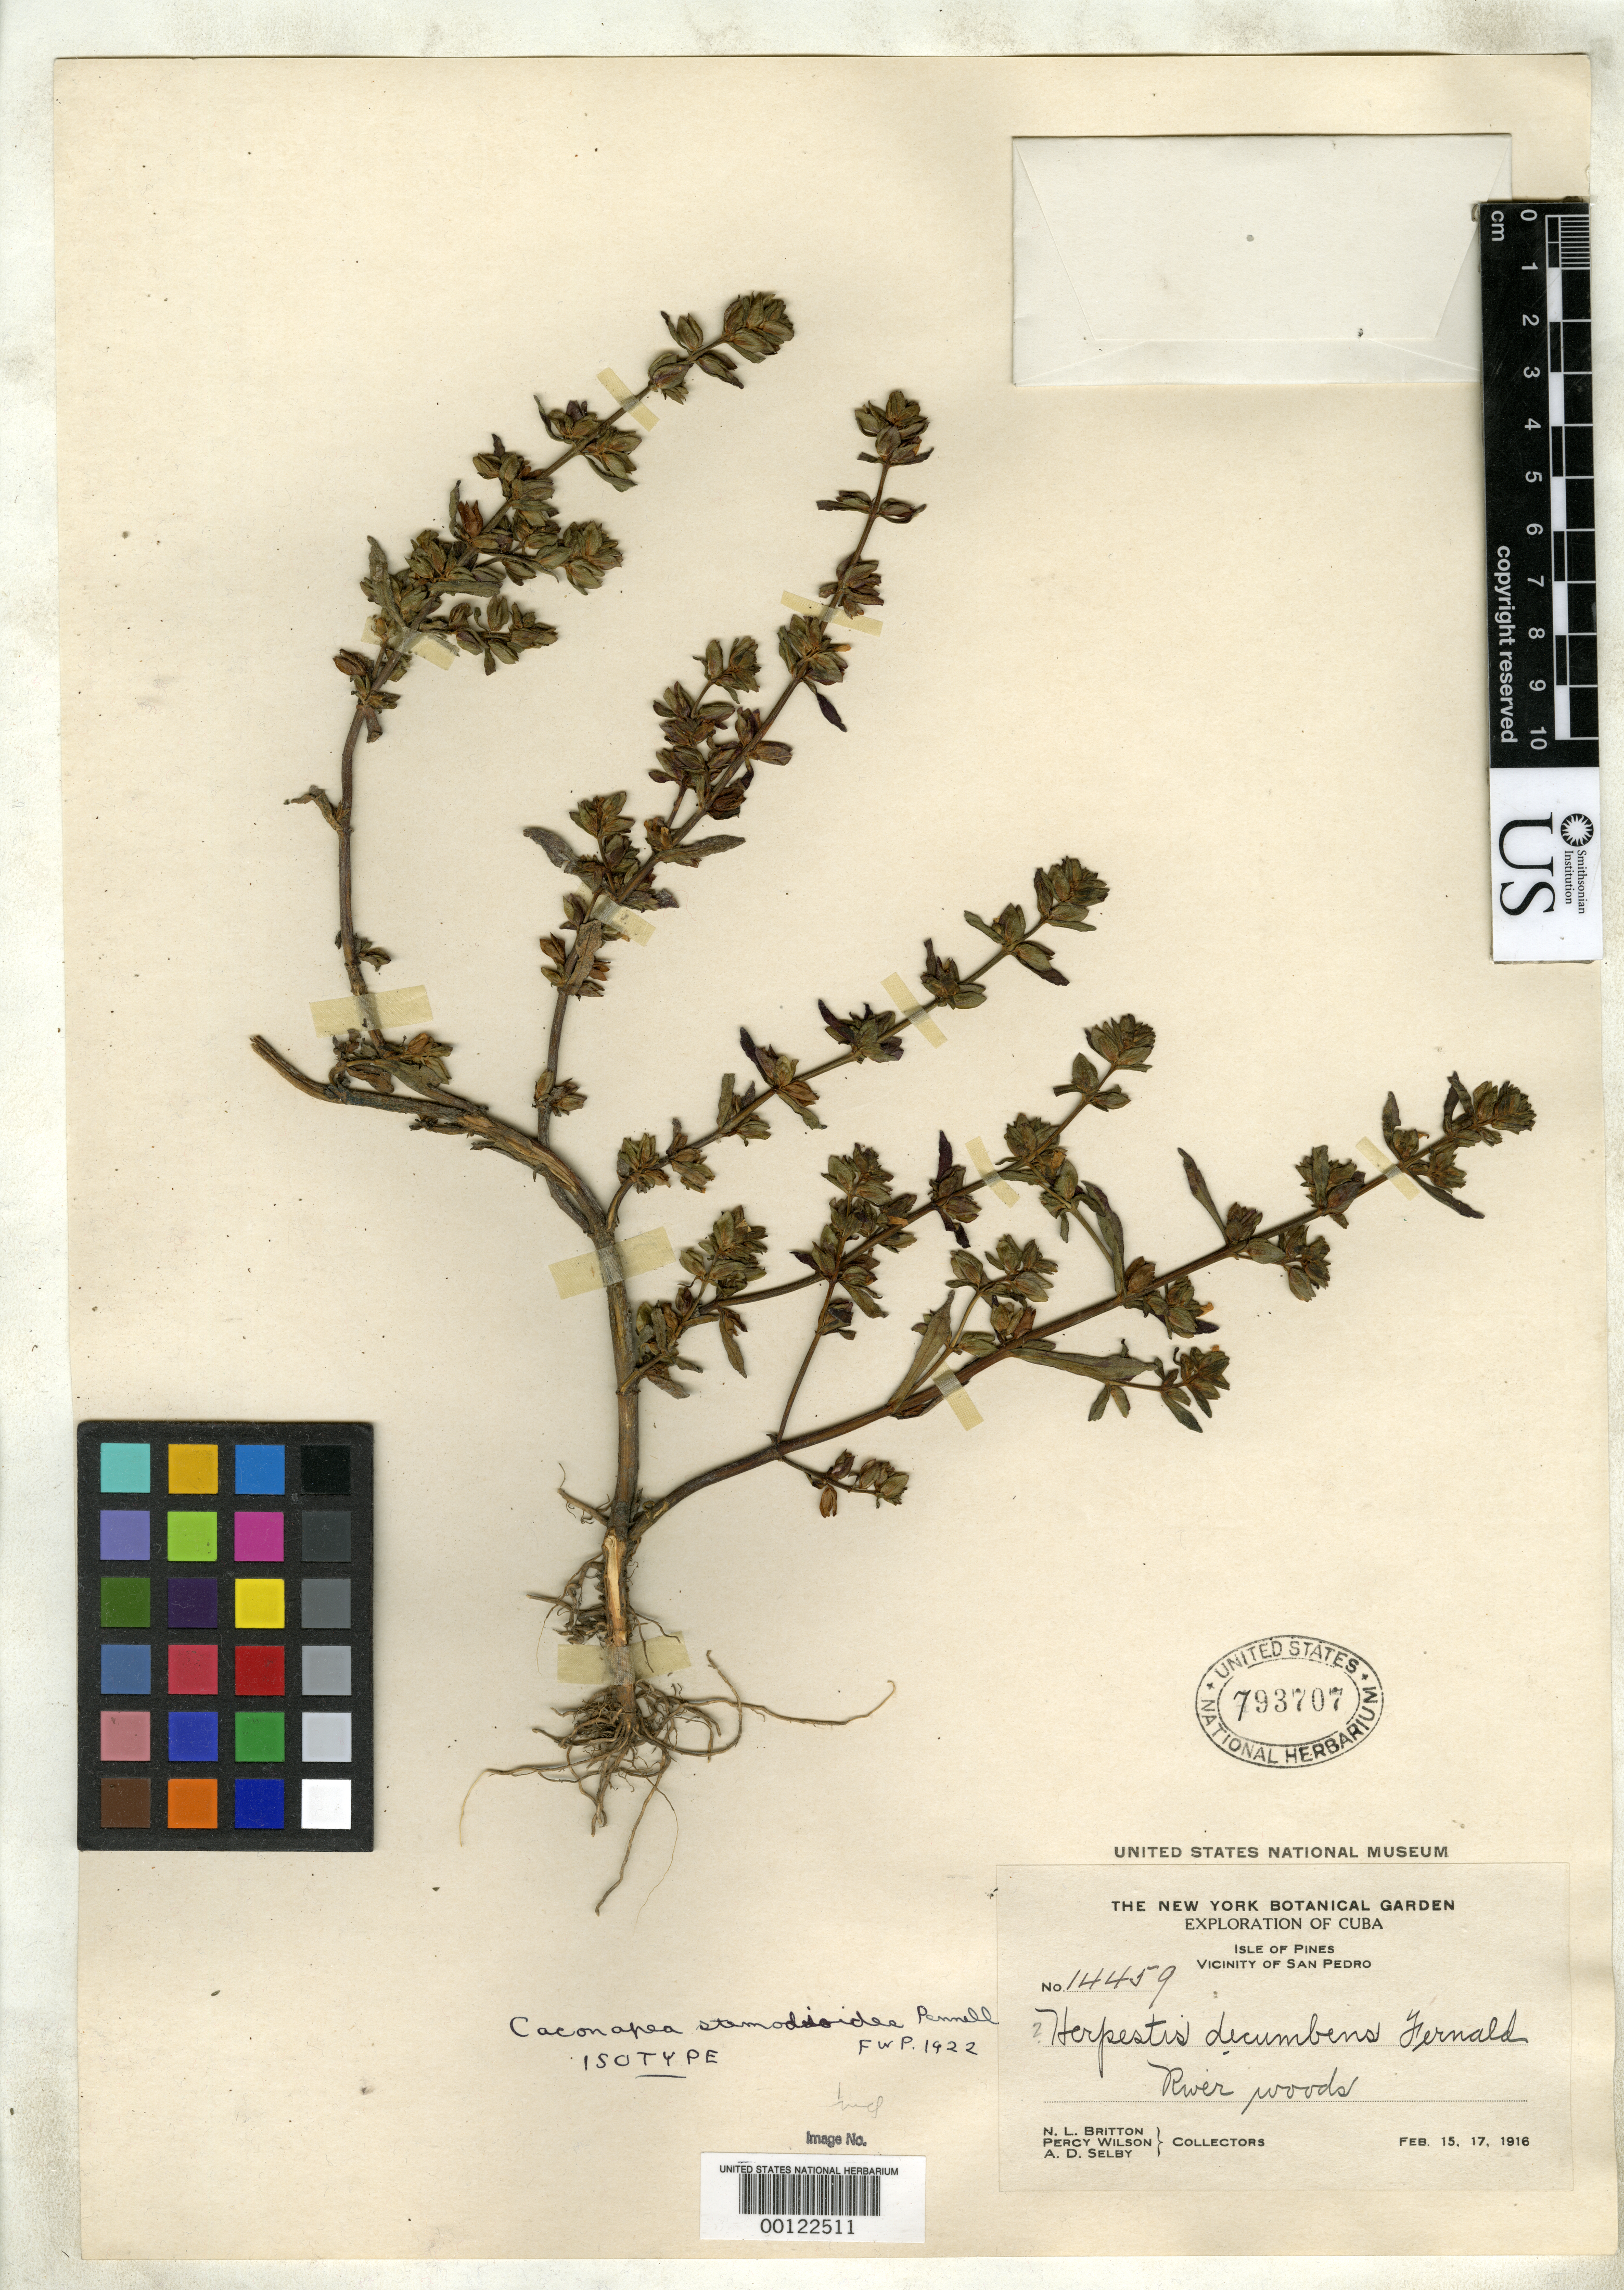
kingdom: Plantae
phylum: Tracheophyta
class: Magnoliopsida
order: Lamiales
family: Plantaginaceae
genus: Caconapea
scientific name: Caconapea stemodioides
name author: Pennell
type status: Isotype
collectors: N. Britton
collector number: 14459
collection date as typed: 15 Feb 1916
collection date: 1916-02-15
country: Cuba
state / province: Isla de La Juventud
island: Isla de La Juventud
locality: San Pedro.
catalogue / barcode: US 793707